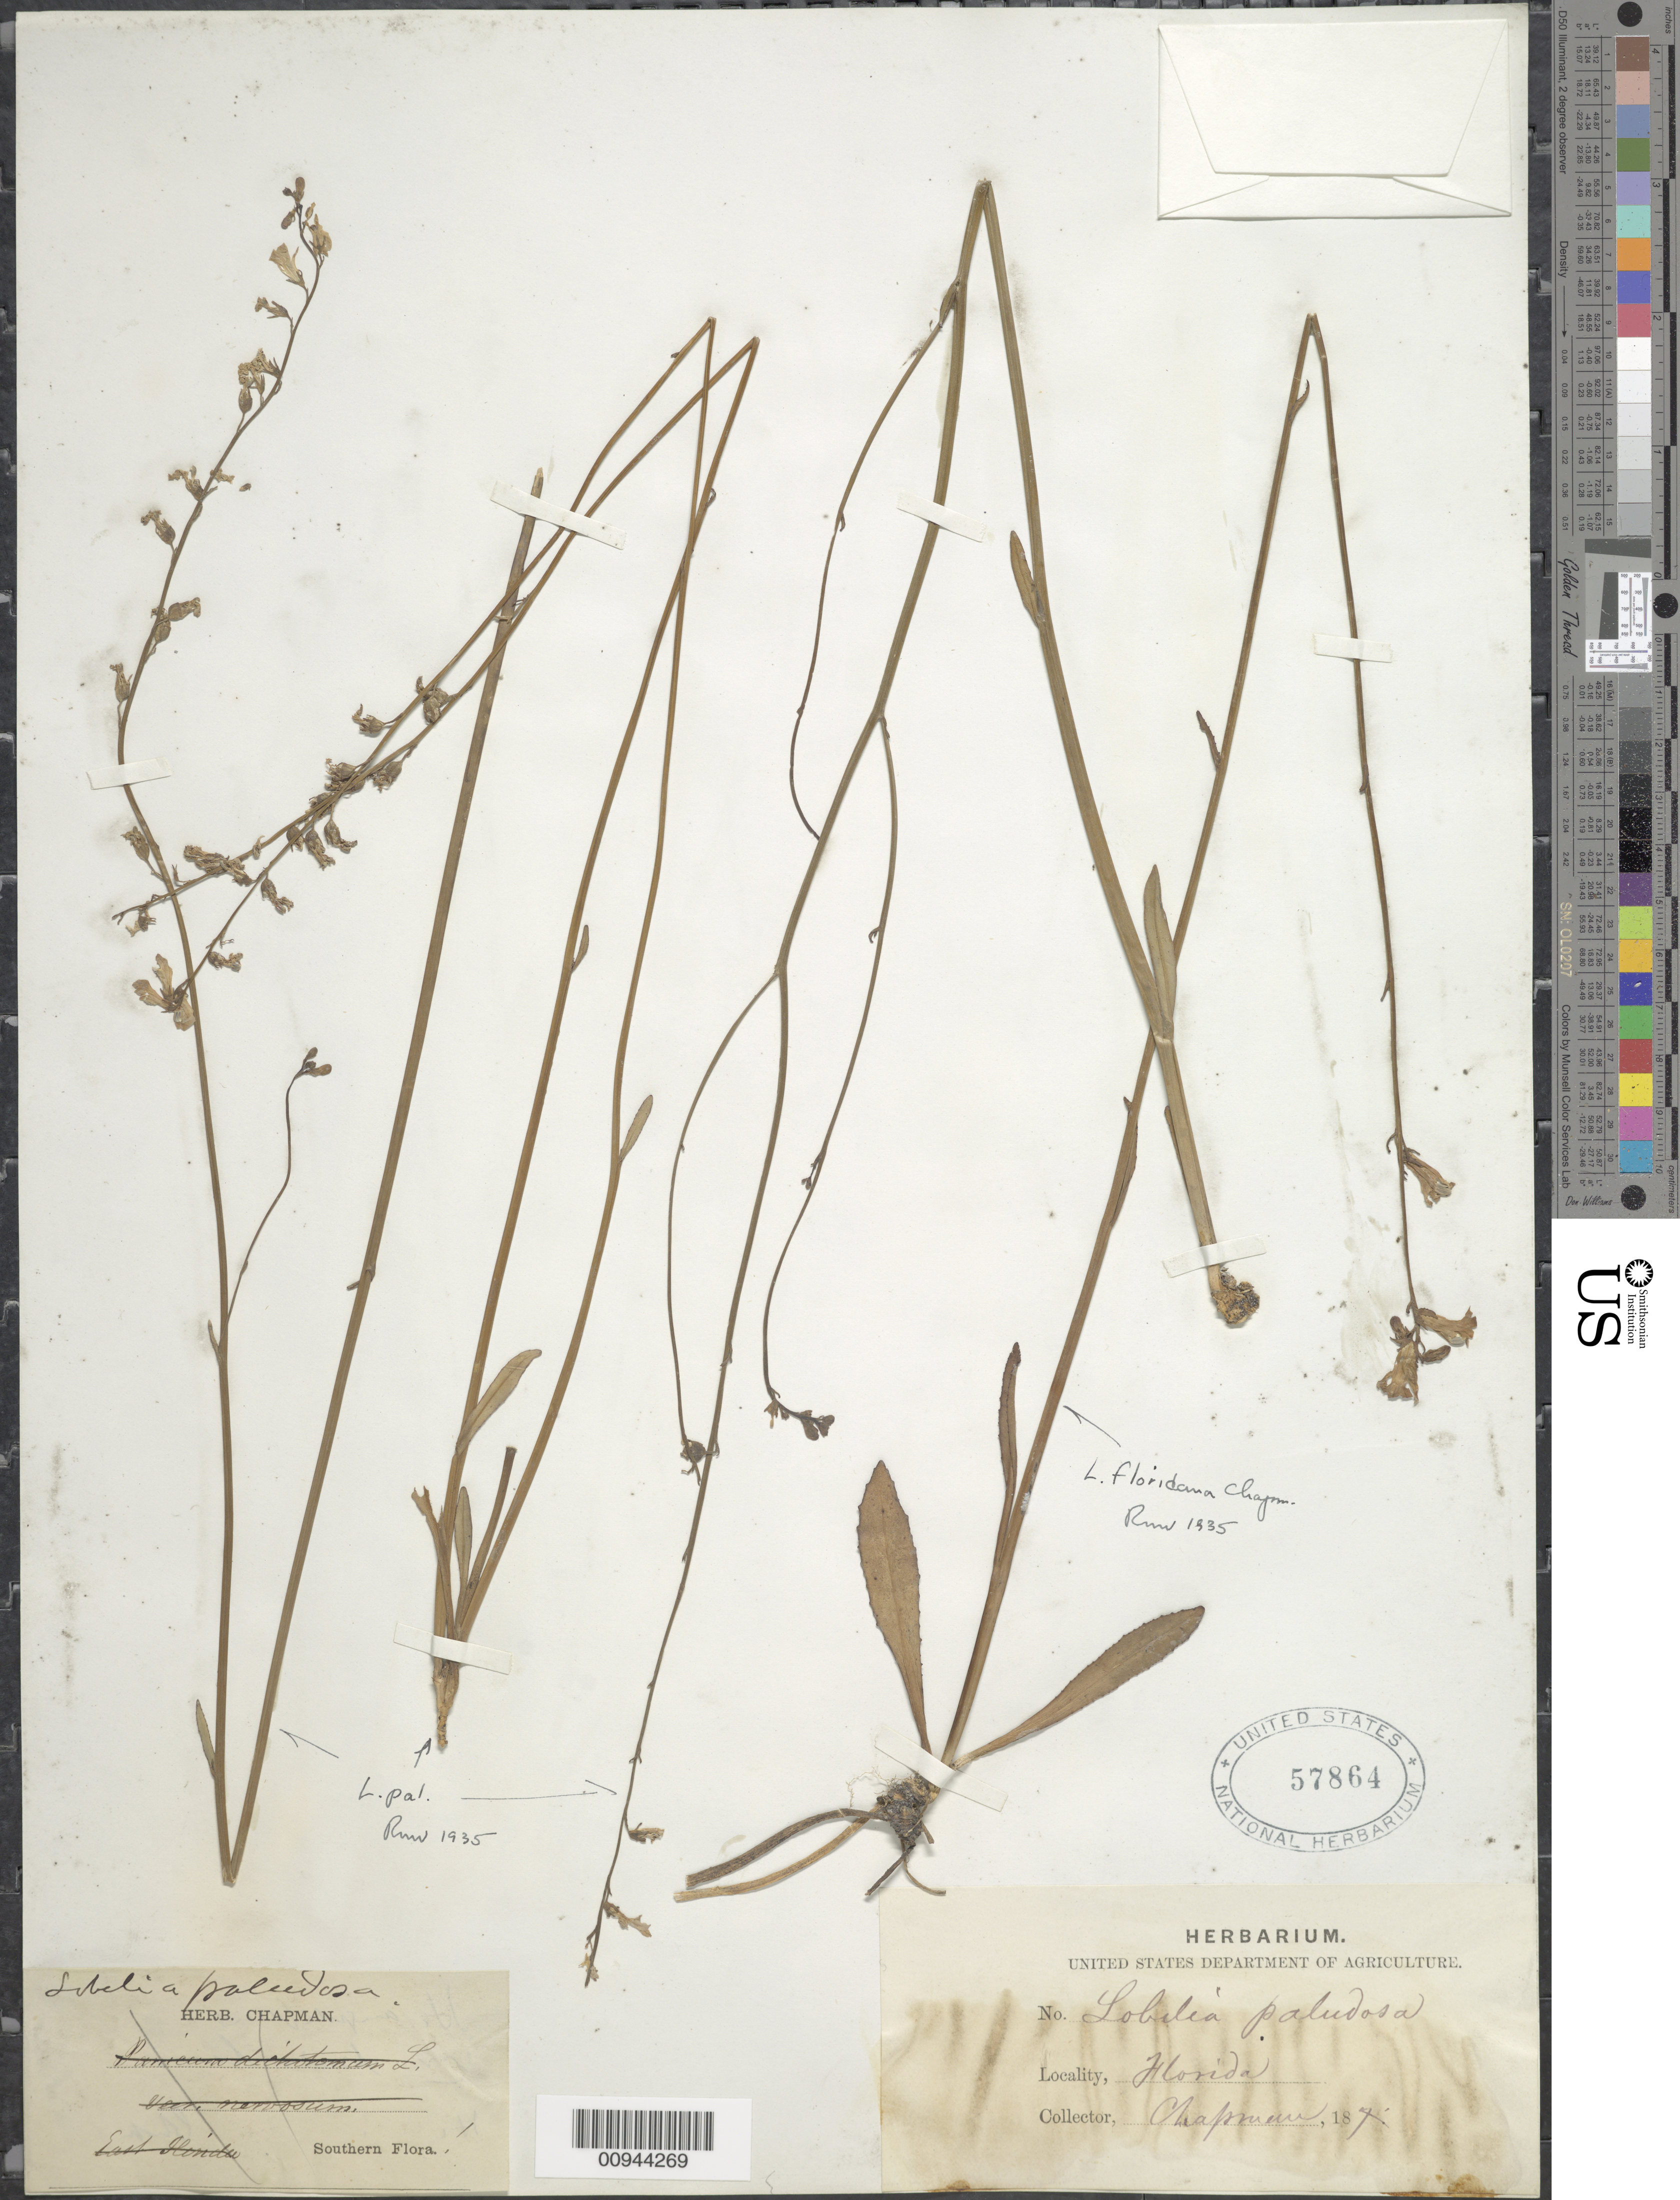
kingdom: Plantae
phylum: Tracheophyta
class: Magnoliopsida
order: Asterales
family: Campanulaceae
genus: Lobelia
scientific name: Lobelia floridana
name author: Chapm.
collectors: ex herb. A.W. Chapman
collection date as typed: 18xx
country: United States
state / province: Florida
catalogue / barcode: US 57864